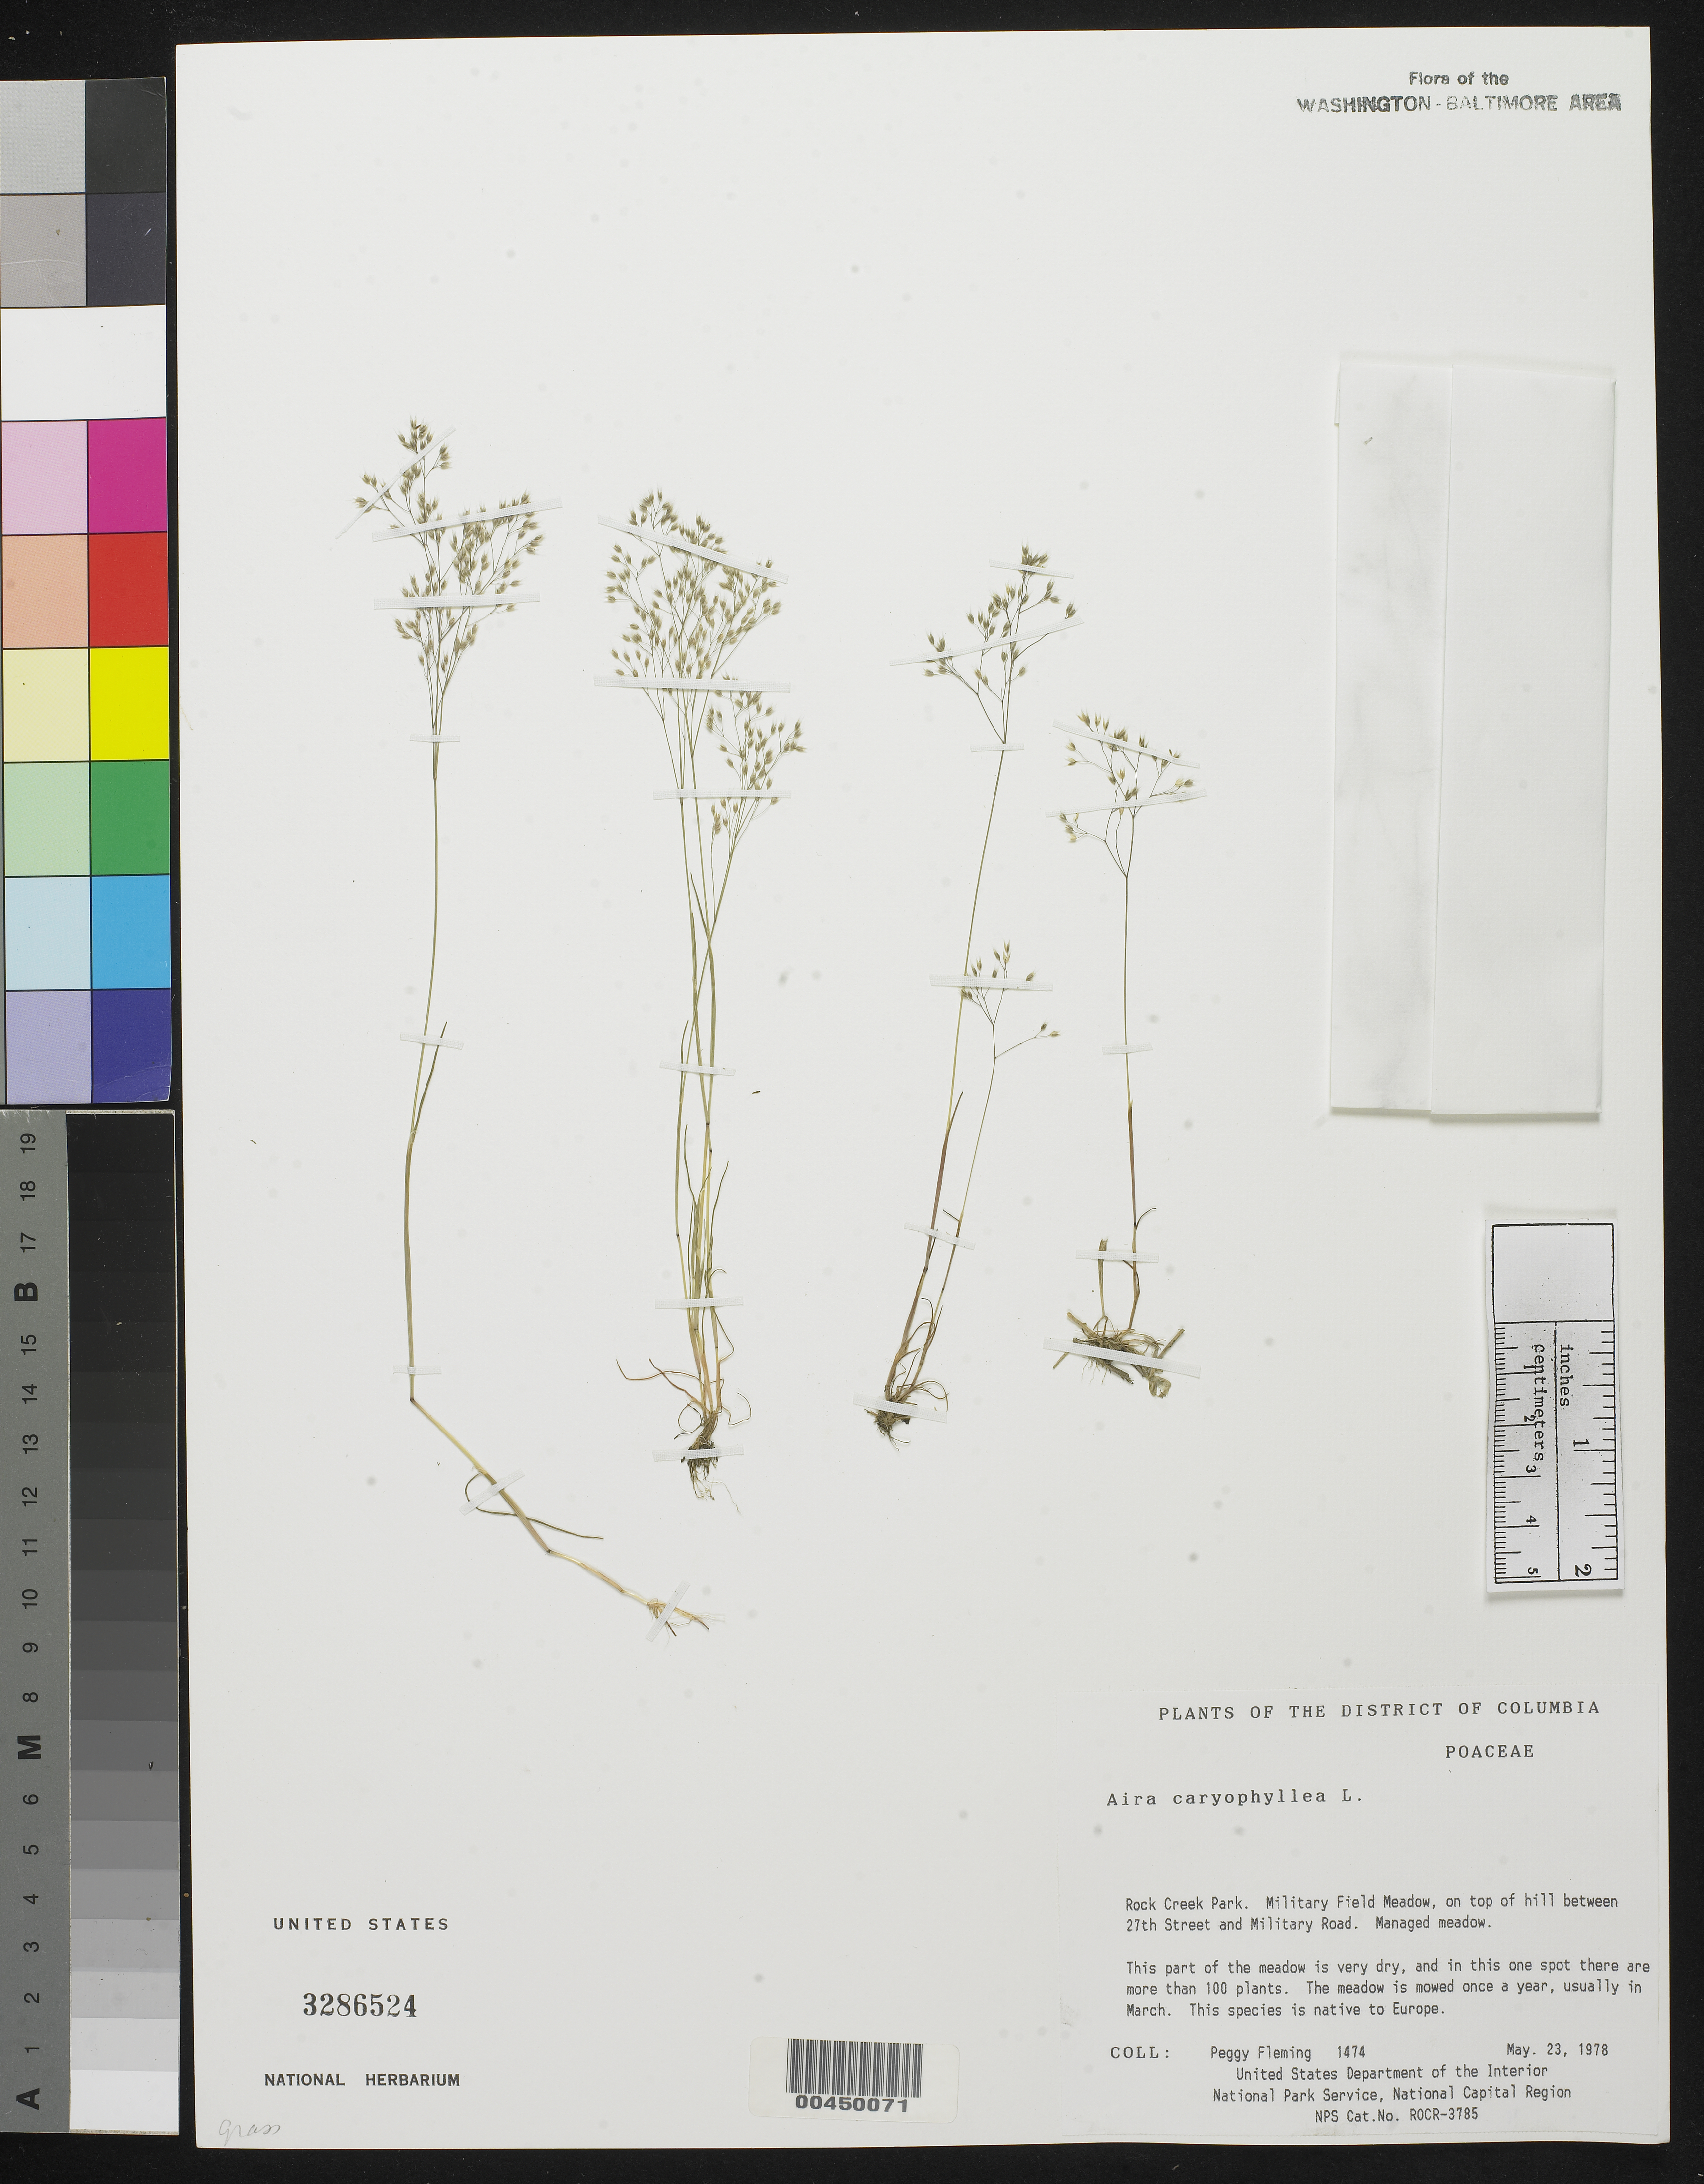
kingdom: Plantae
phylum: Tracheophyta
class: Liliopsida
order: Poales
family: Poaceae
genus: Aira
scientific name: Aira caryophyllea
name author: L.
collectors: P. Fleming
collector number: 1474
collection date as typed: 23 May 1978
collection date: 1978-05-23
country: United States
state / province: District of Columbia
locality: Rock Creek Park, Military Field meadow, between 27th Streen and Military Road Rock Creek Park and Vicinity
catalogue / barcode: US 3286524